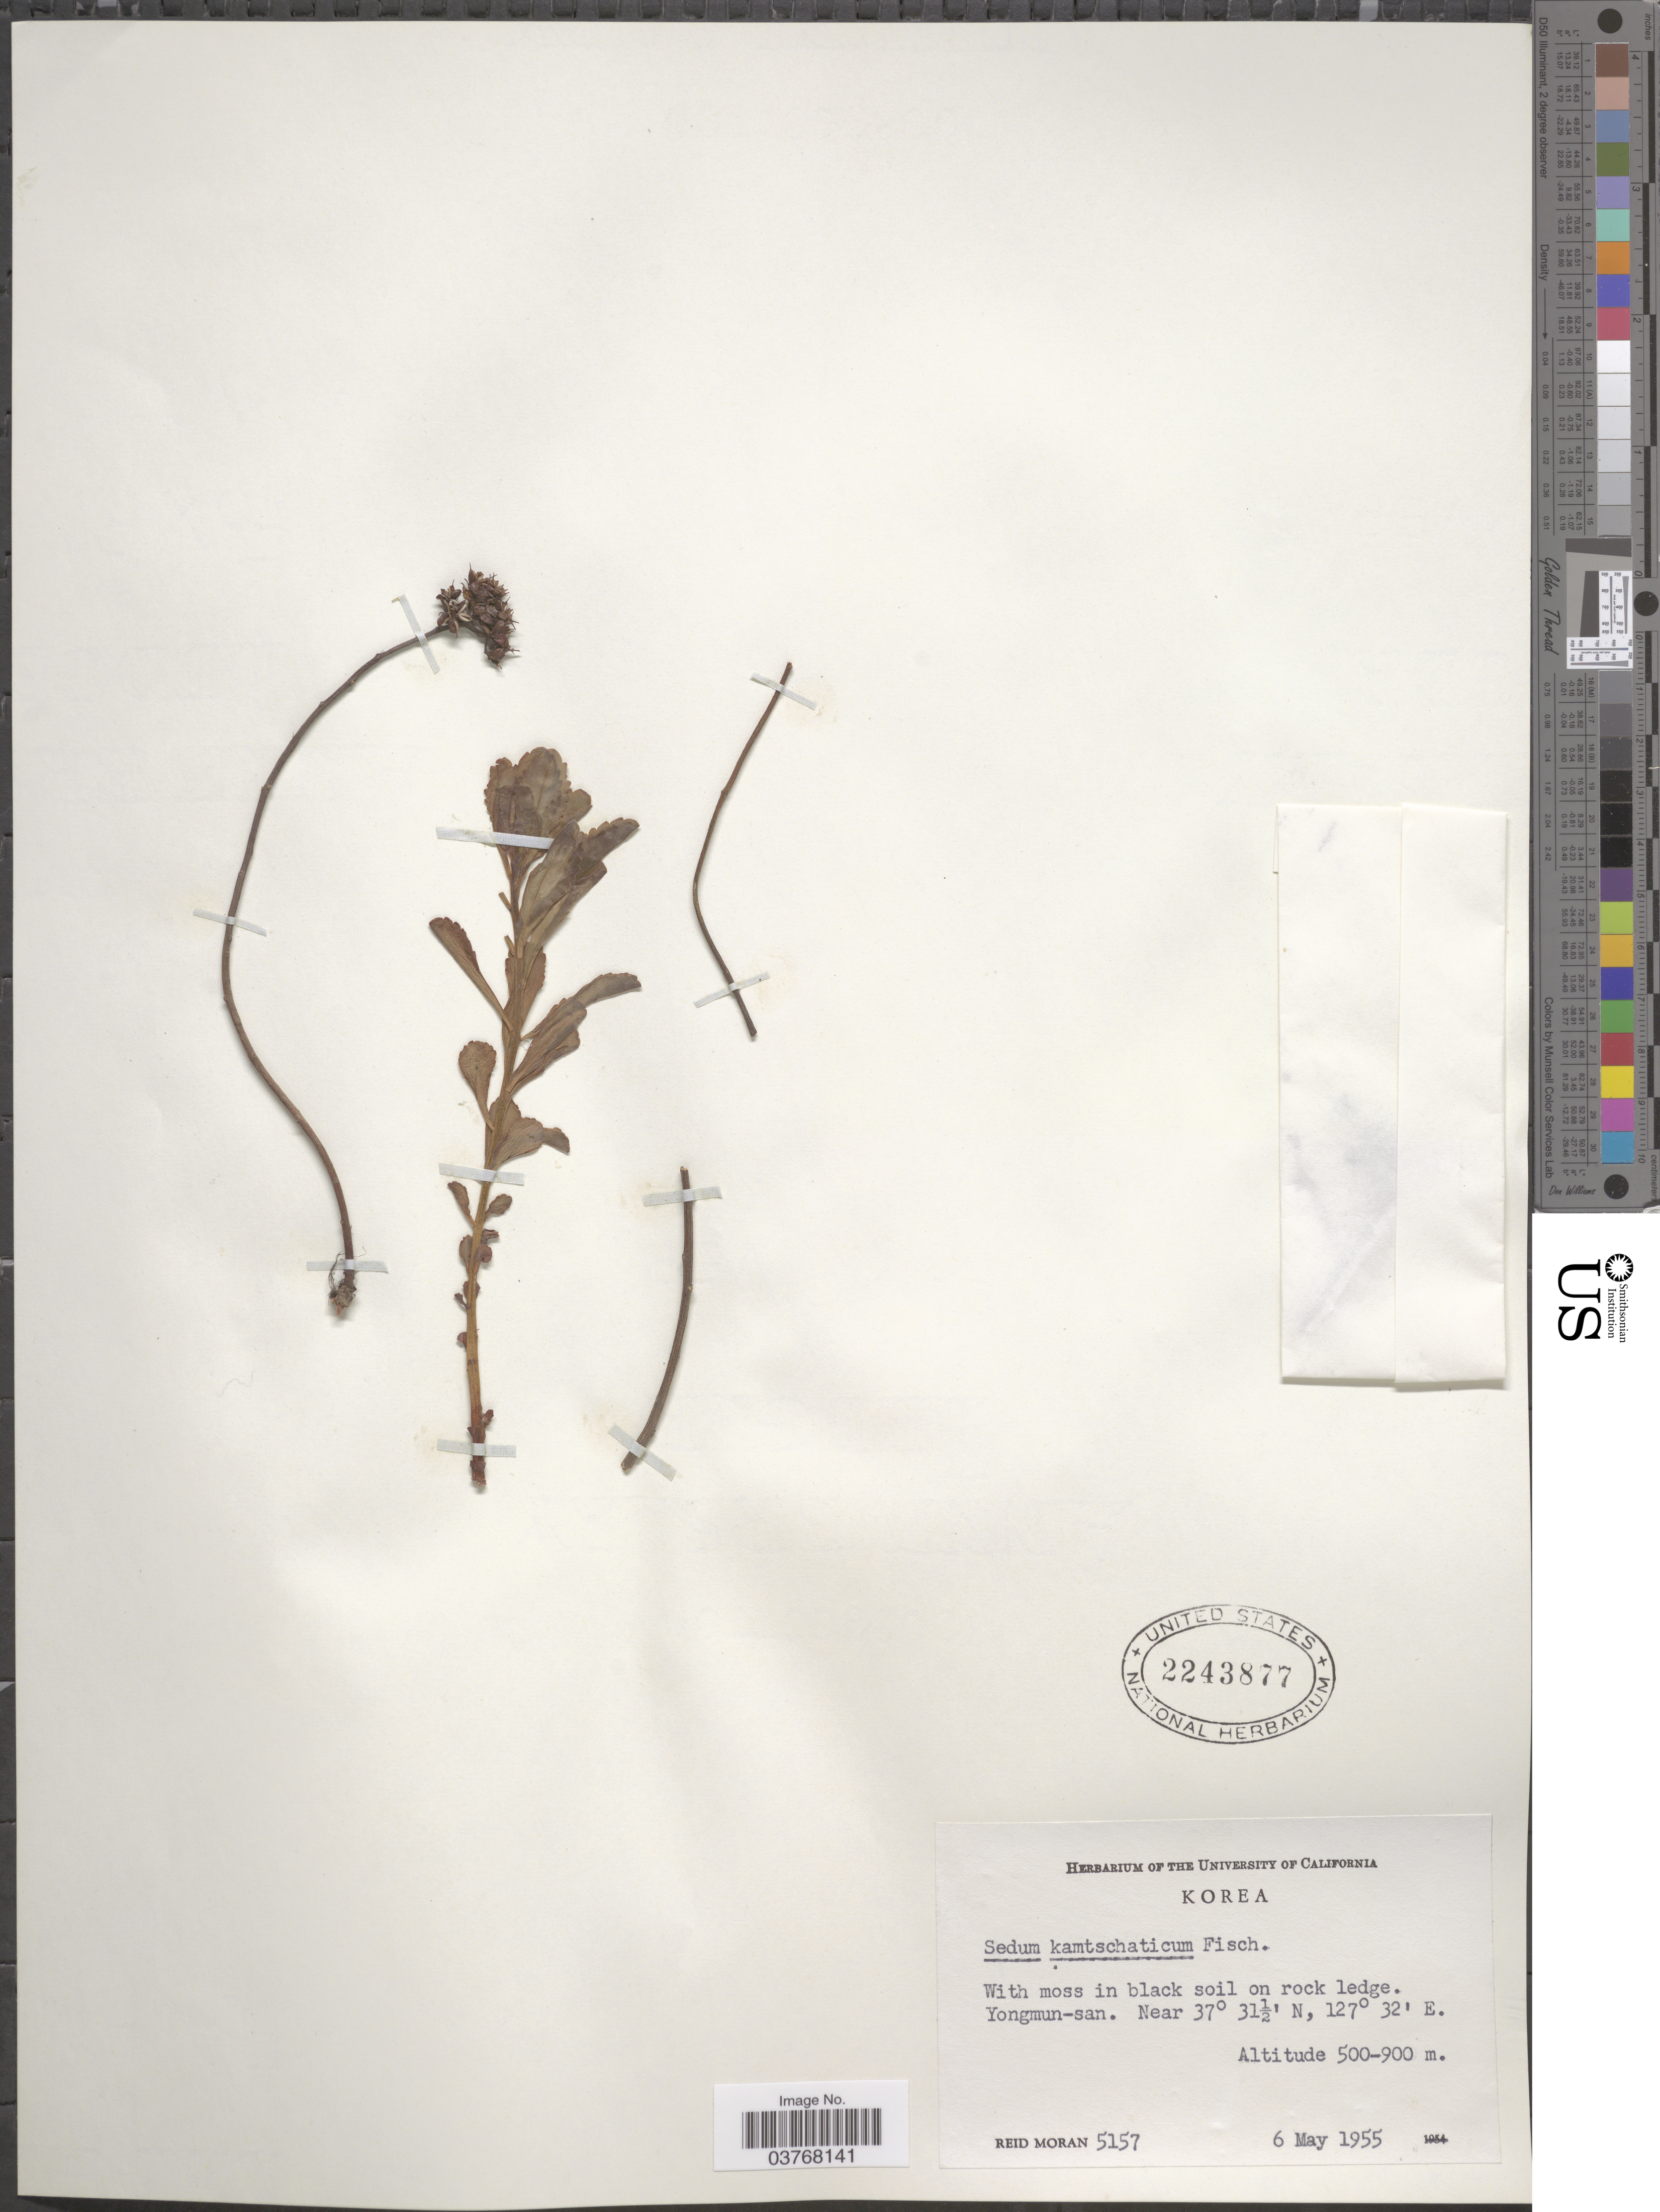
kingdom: Plantae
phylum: Tracheophyta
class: Magnoliopsida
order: Saxifragales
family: Crassulaceae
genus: Sedum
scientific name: Sedum kamtschaticum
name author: Fisch. & C.A. Mey.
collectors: R. V. Moran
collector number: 5157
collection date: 1955-05-06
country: South Korea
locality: Yongmun-san.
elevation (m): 500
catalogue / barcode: US 2243877